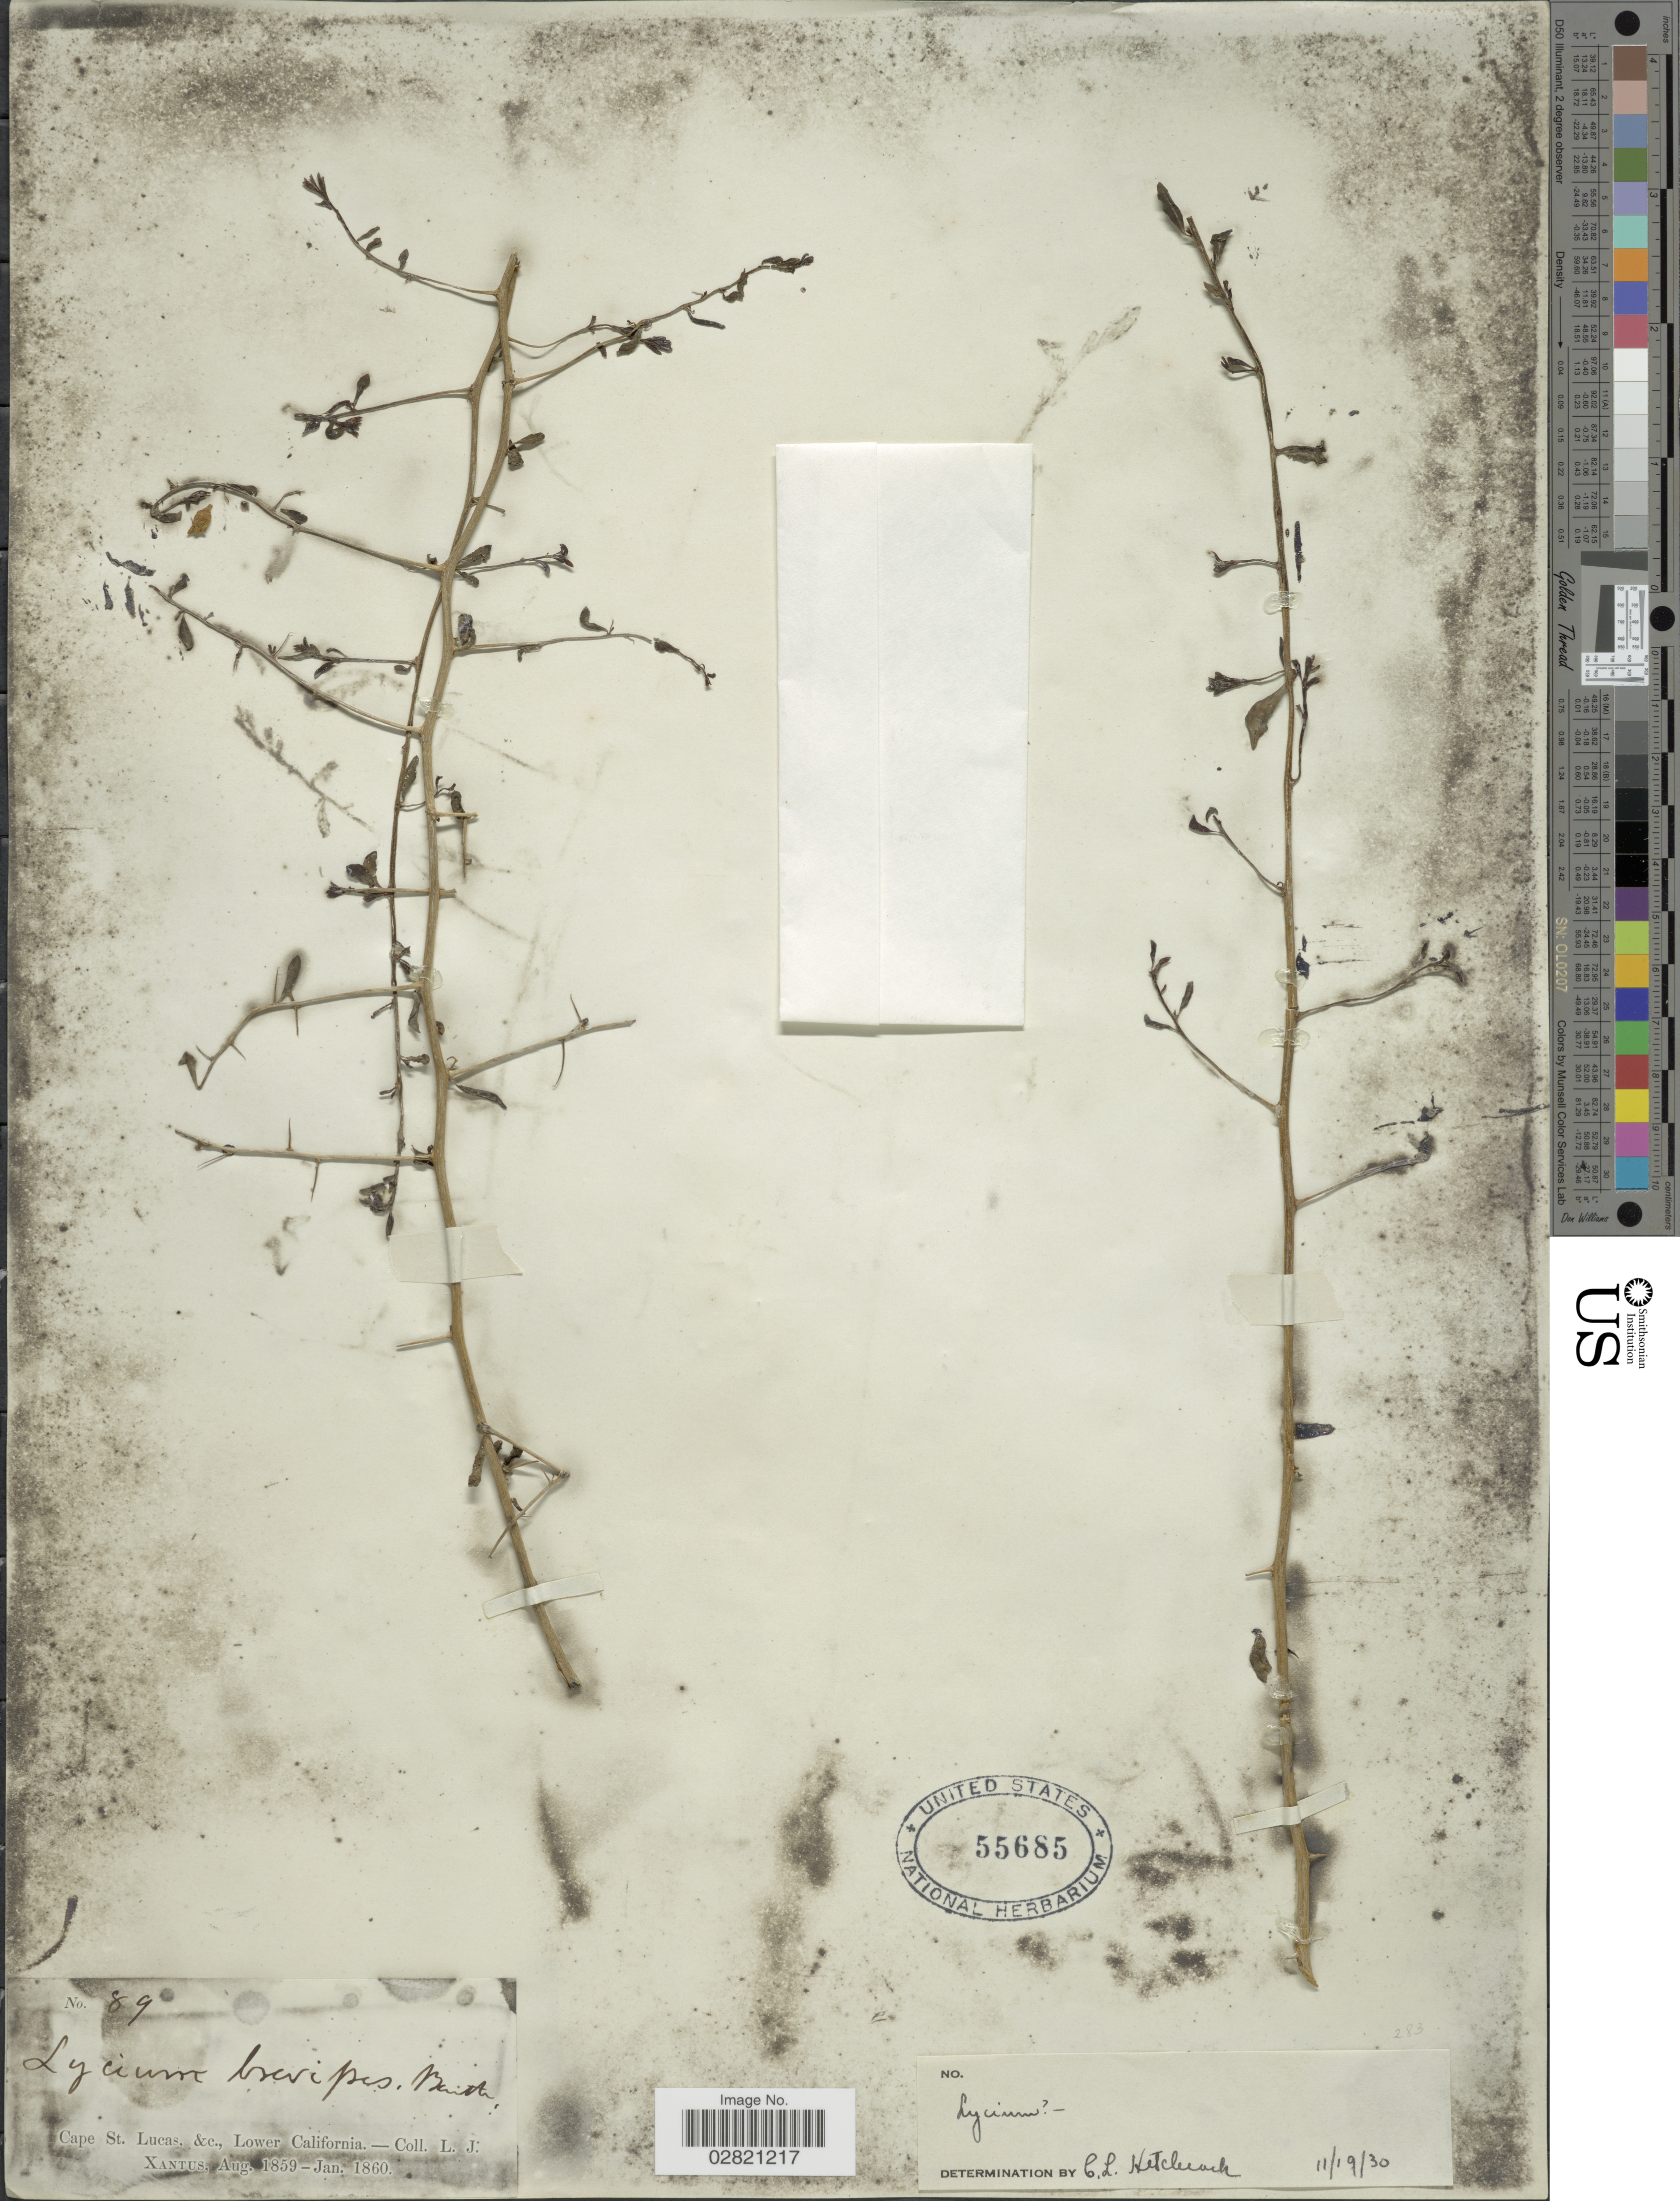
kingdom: Plantae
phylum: Tracheophyta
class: Magnoliopsida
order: Solanales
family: Solanaceae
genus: Lycium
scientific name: Lycium brevipes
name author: Benth.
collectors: L. J. Xantus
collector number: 89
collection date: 1859-08/1860-01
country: Mexico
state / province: Baja California Sur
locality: Cape St. Lucas, &c., Lower California.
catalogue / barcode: US 55685